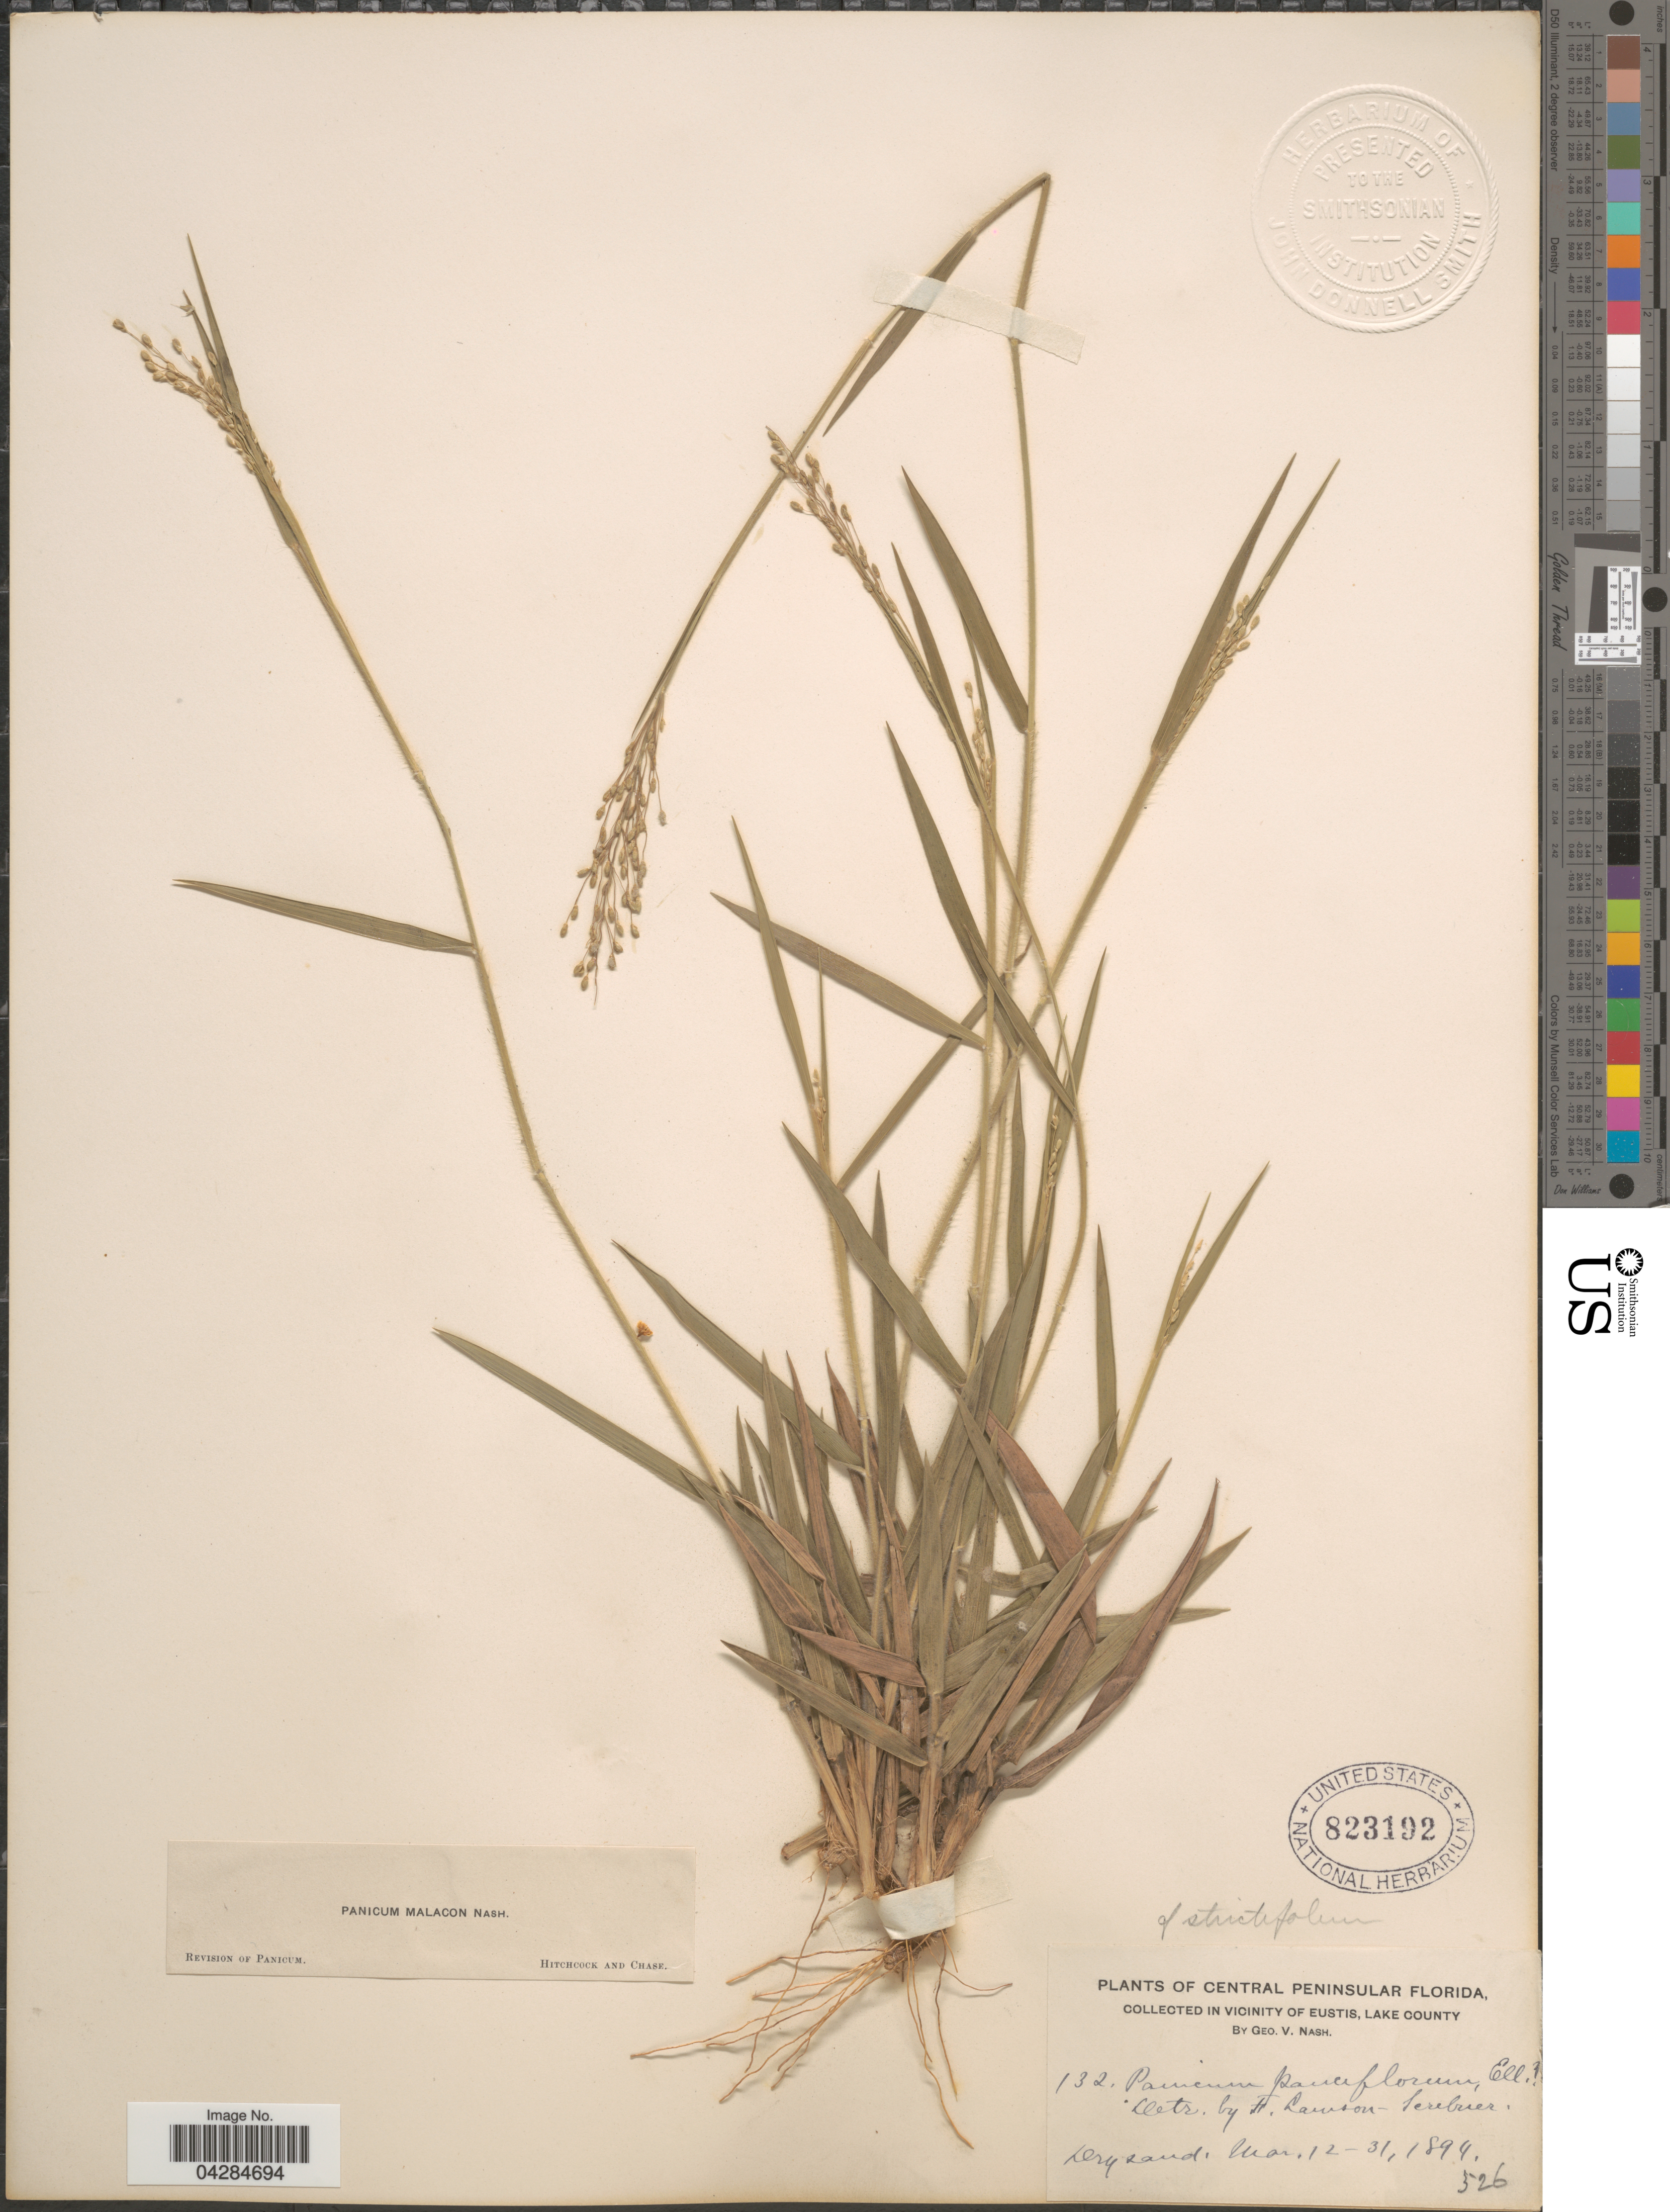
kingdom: Plantae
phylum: Tracheophyta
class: Liliopsida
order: Poales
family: Poaceae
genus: Dichanthelium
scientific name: Dichanthelium ovale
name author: (Elliott) Gould & C.A. Clark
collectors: G. V. Nash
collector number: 132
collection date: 1894-03-12/1894-03-31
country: United States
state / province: Florida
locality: Central Peninsular Florida. In Vicinity Of Eustis, Lake County.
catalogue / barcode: US 823192